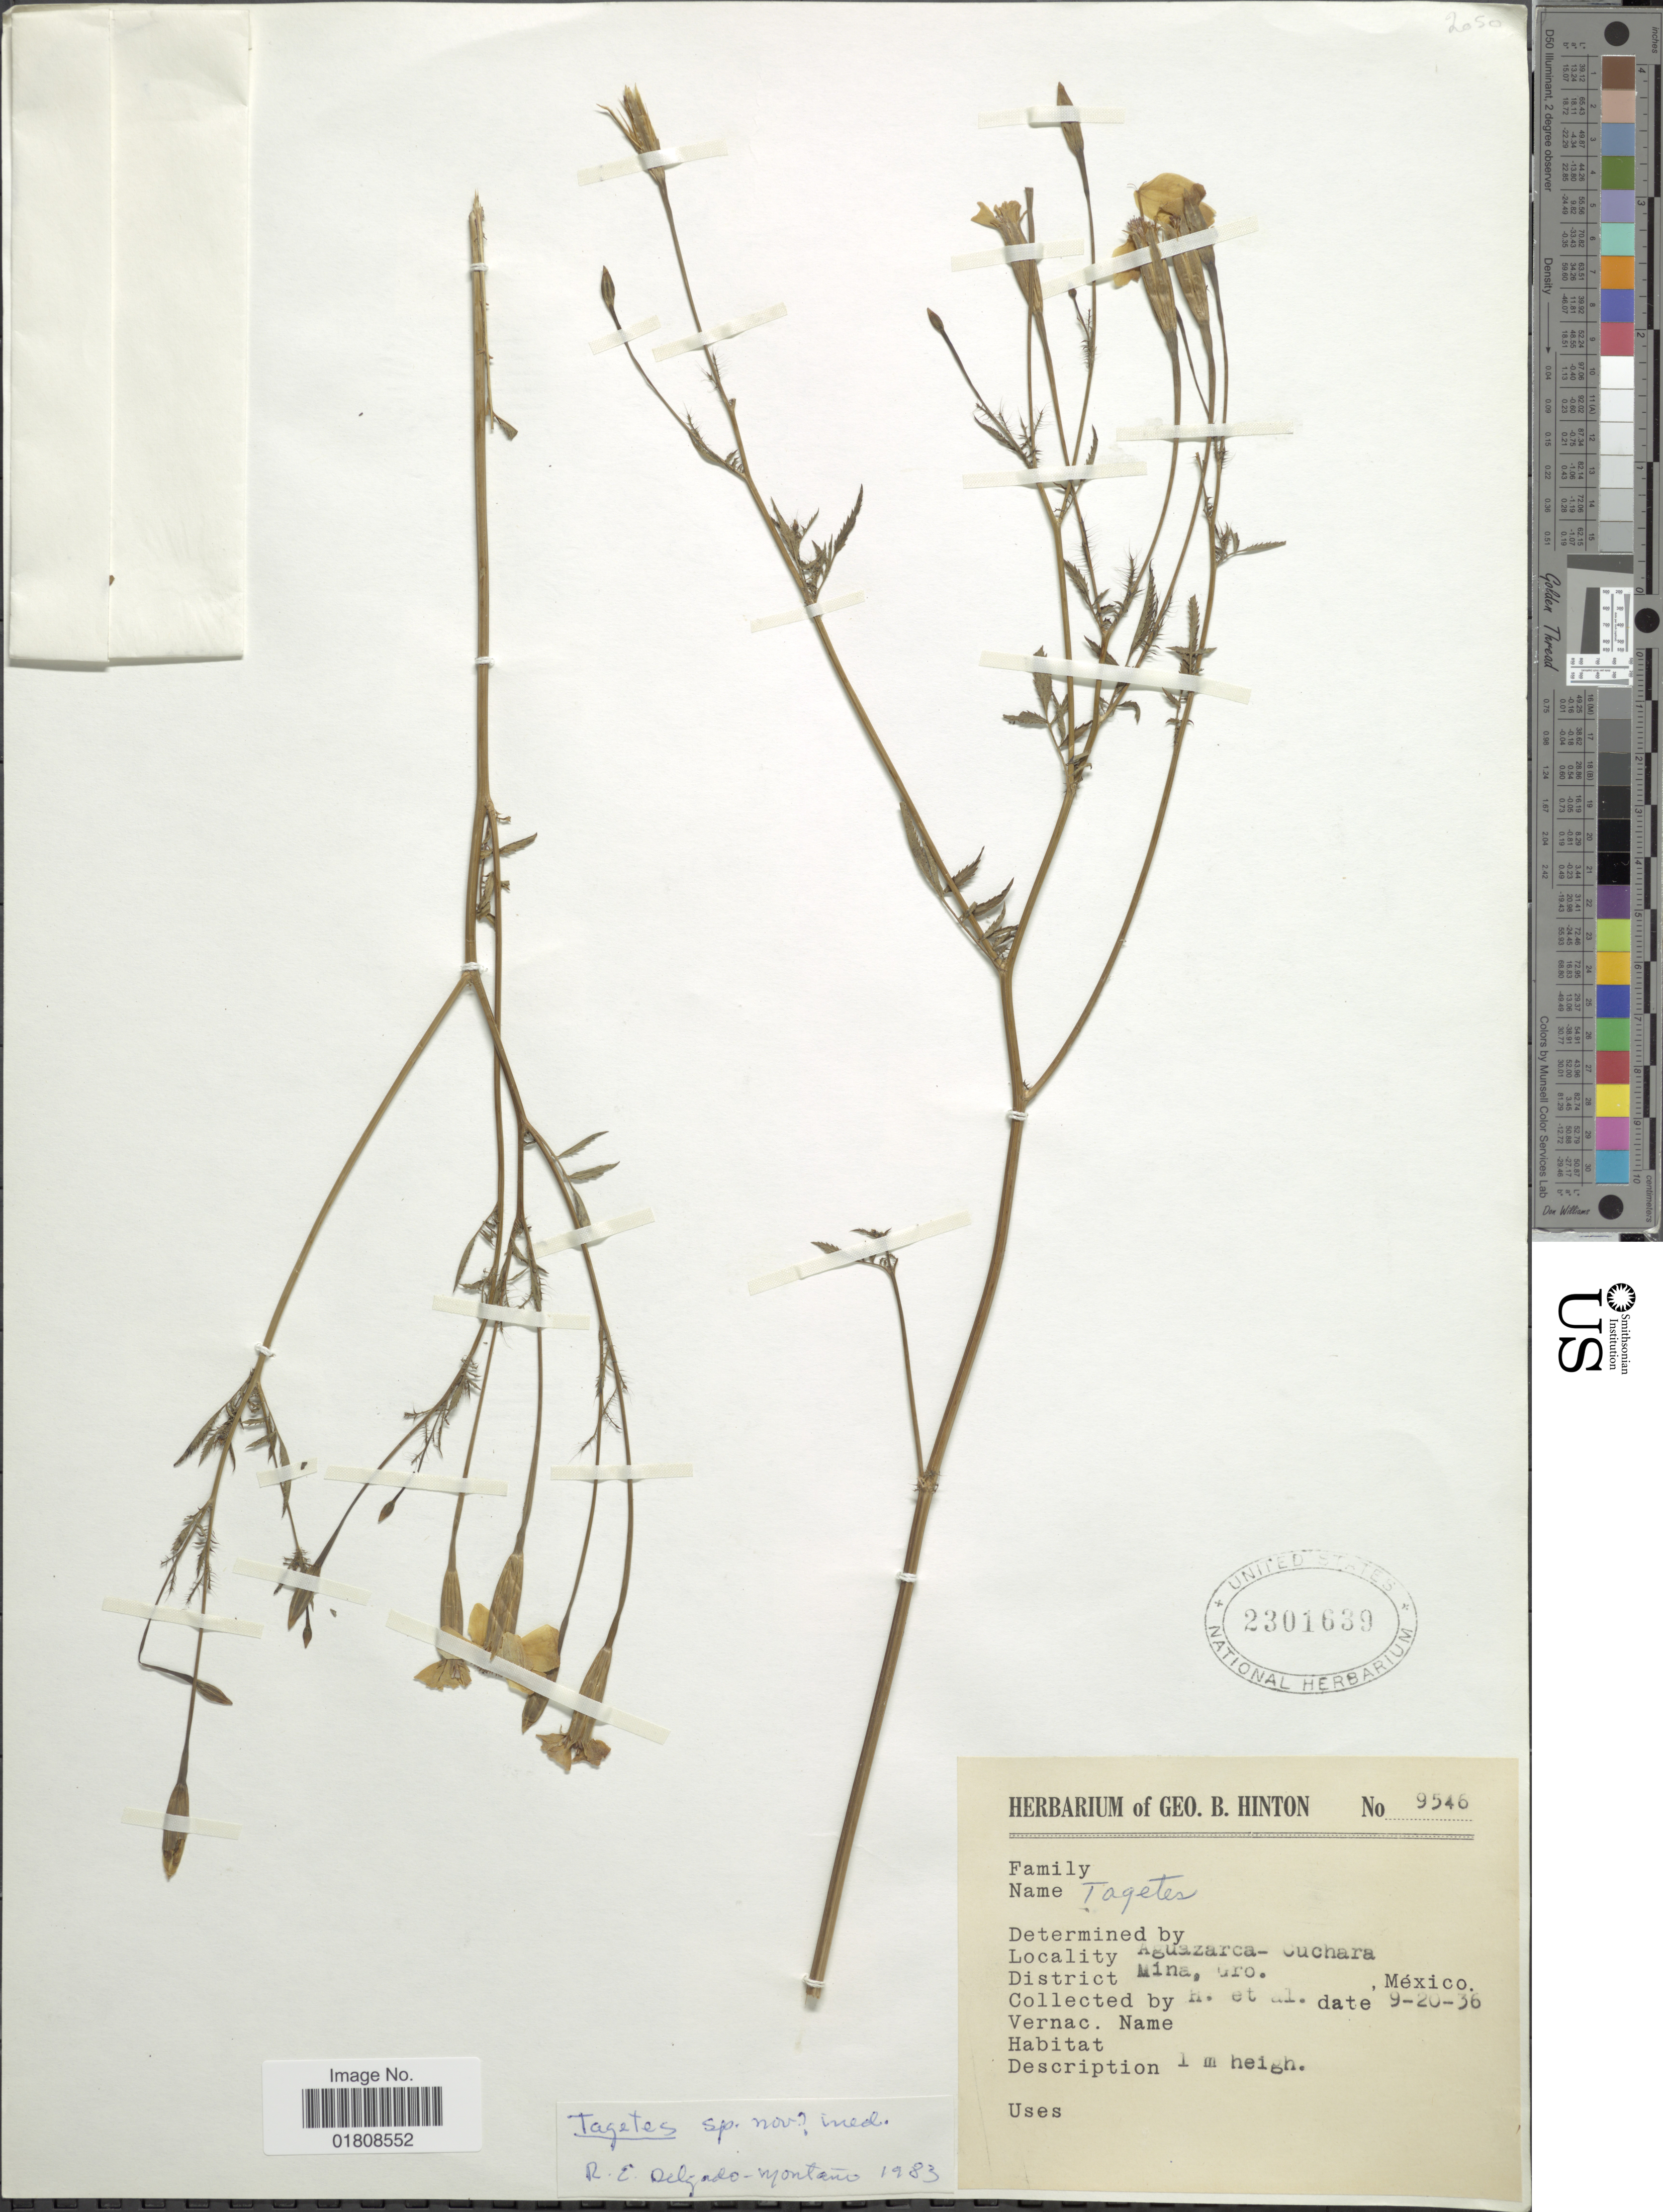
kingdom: Plantae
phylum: Tracheophyta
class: Magnoliopsida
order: Asterales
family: Asteraceae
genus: Tagetes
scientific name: Tagetes sp.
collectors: G. B. Hinton & et al.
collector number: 9546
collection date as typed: Transcribed d/m/y: 20/9/36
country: Mexico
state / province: Guerrero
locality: Aguazarca-Cuchara, District Mina, Gro.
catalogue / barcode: US 2301639